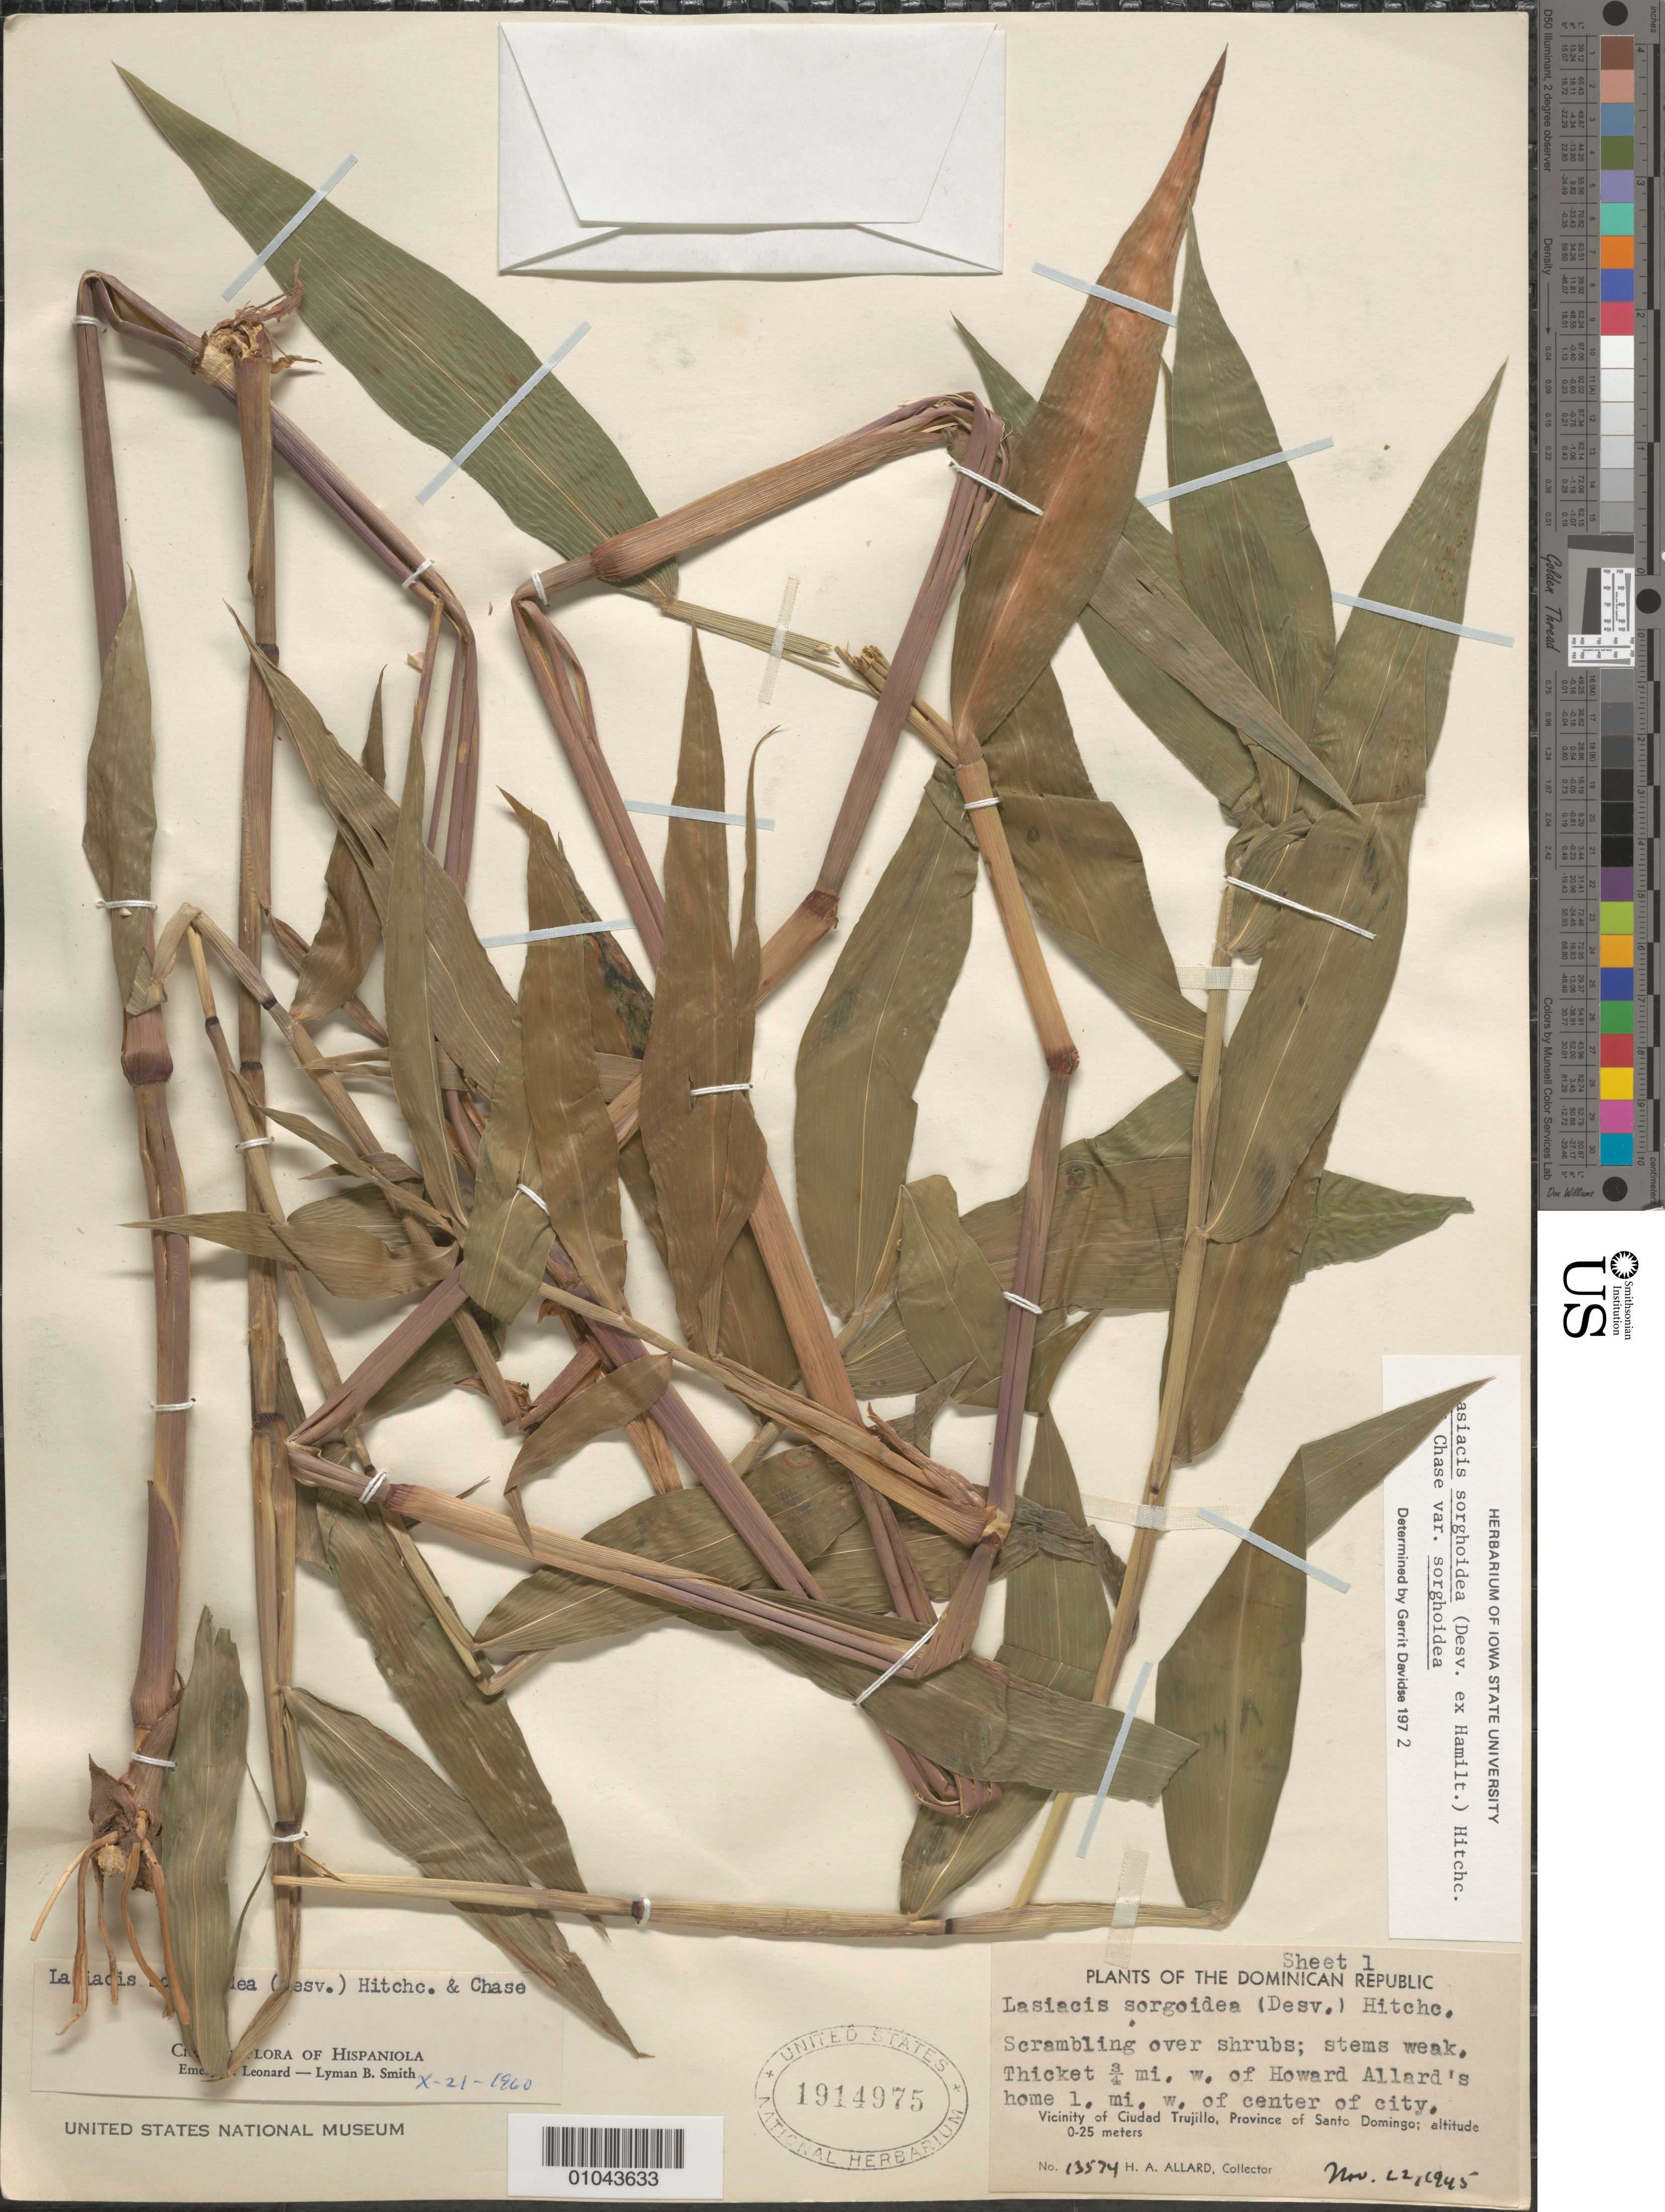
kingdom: Plantae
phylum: Tracheophyta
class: Liliopsida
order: Poales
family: Poaceae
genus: Lasiacis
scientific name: Lasiacis sorghoidea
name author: (Desv. ex Ham.) Hitchc. & Chase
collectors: H. A. Allard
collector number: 13574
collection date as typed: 22 Nov 1945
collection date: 1945-11-22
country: Dominican Republic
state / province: La Vega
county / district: Santo Domingo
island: Hispaniola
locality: Vicinity of Santo Domingo, Province of Santo Domingo, Thicket 3/4 mile, West of Hoaward Allard's home; 1 mile west of center of city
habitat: in thicket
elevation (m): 0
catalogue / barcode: US 1914975